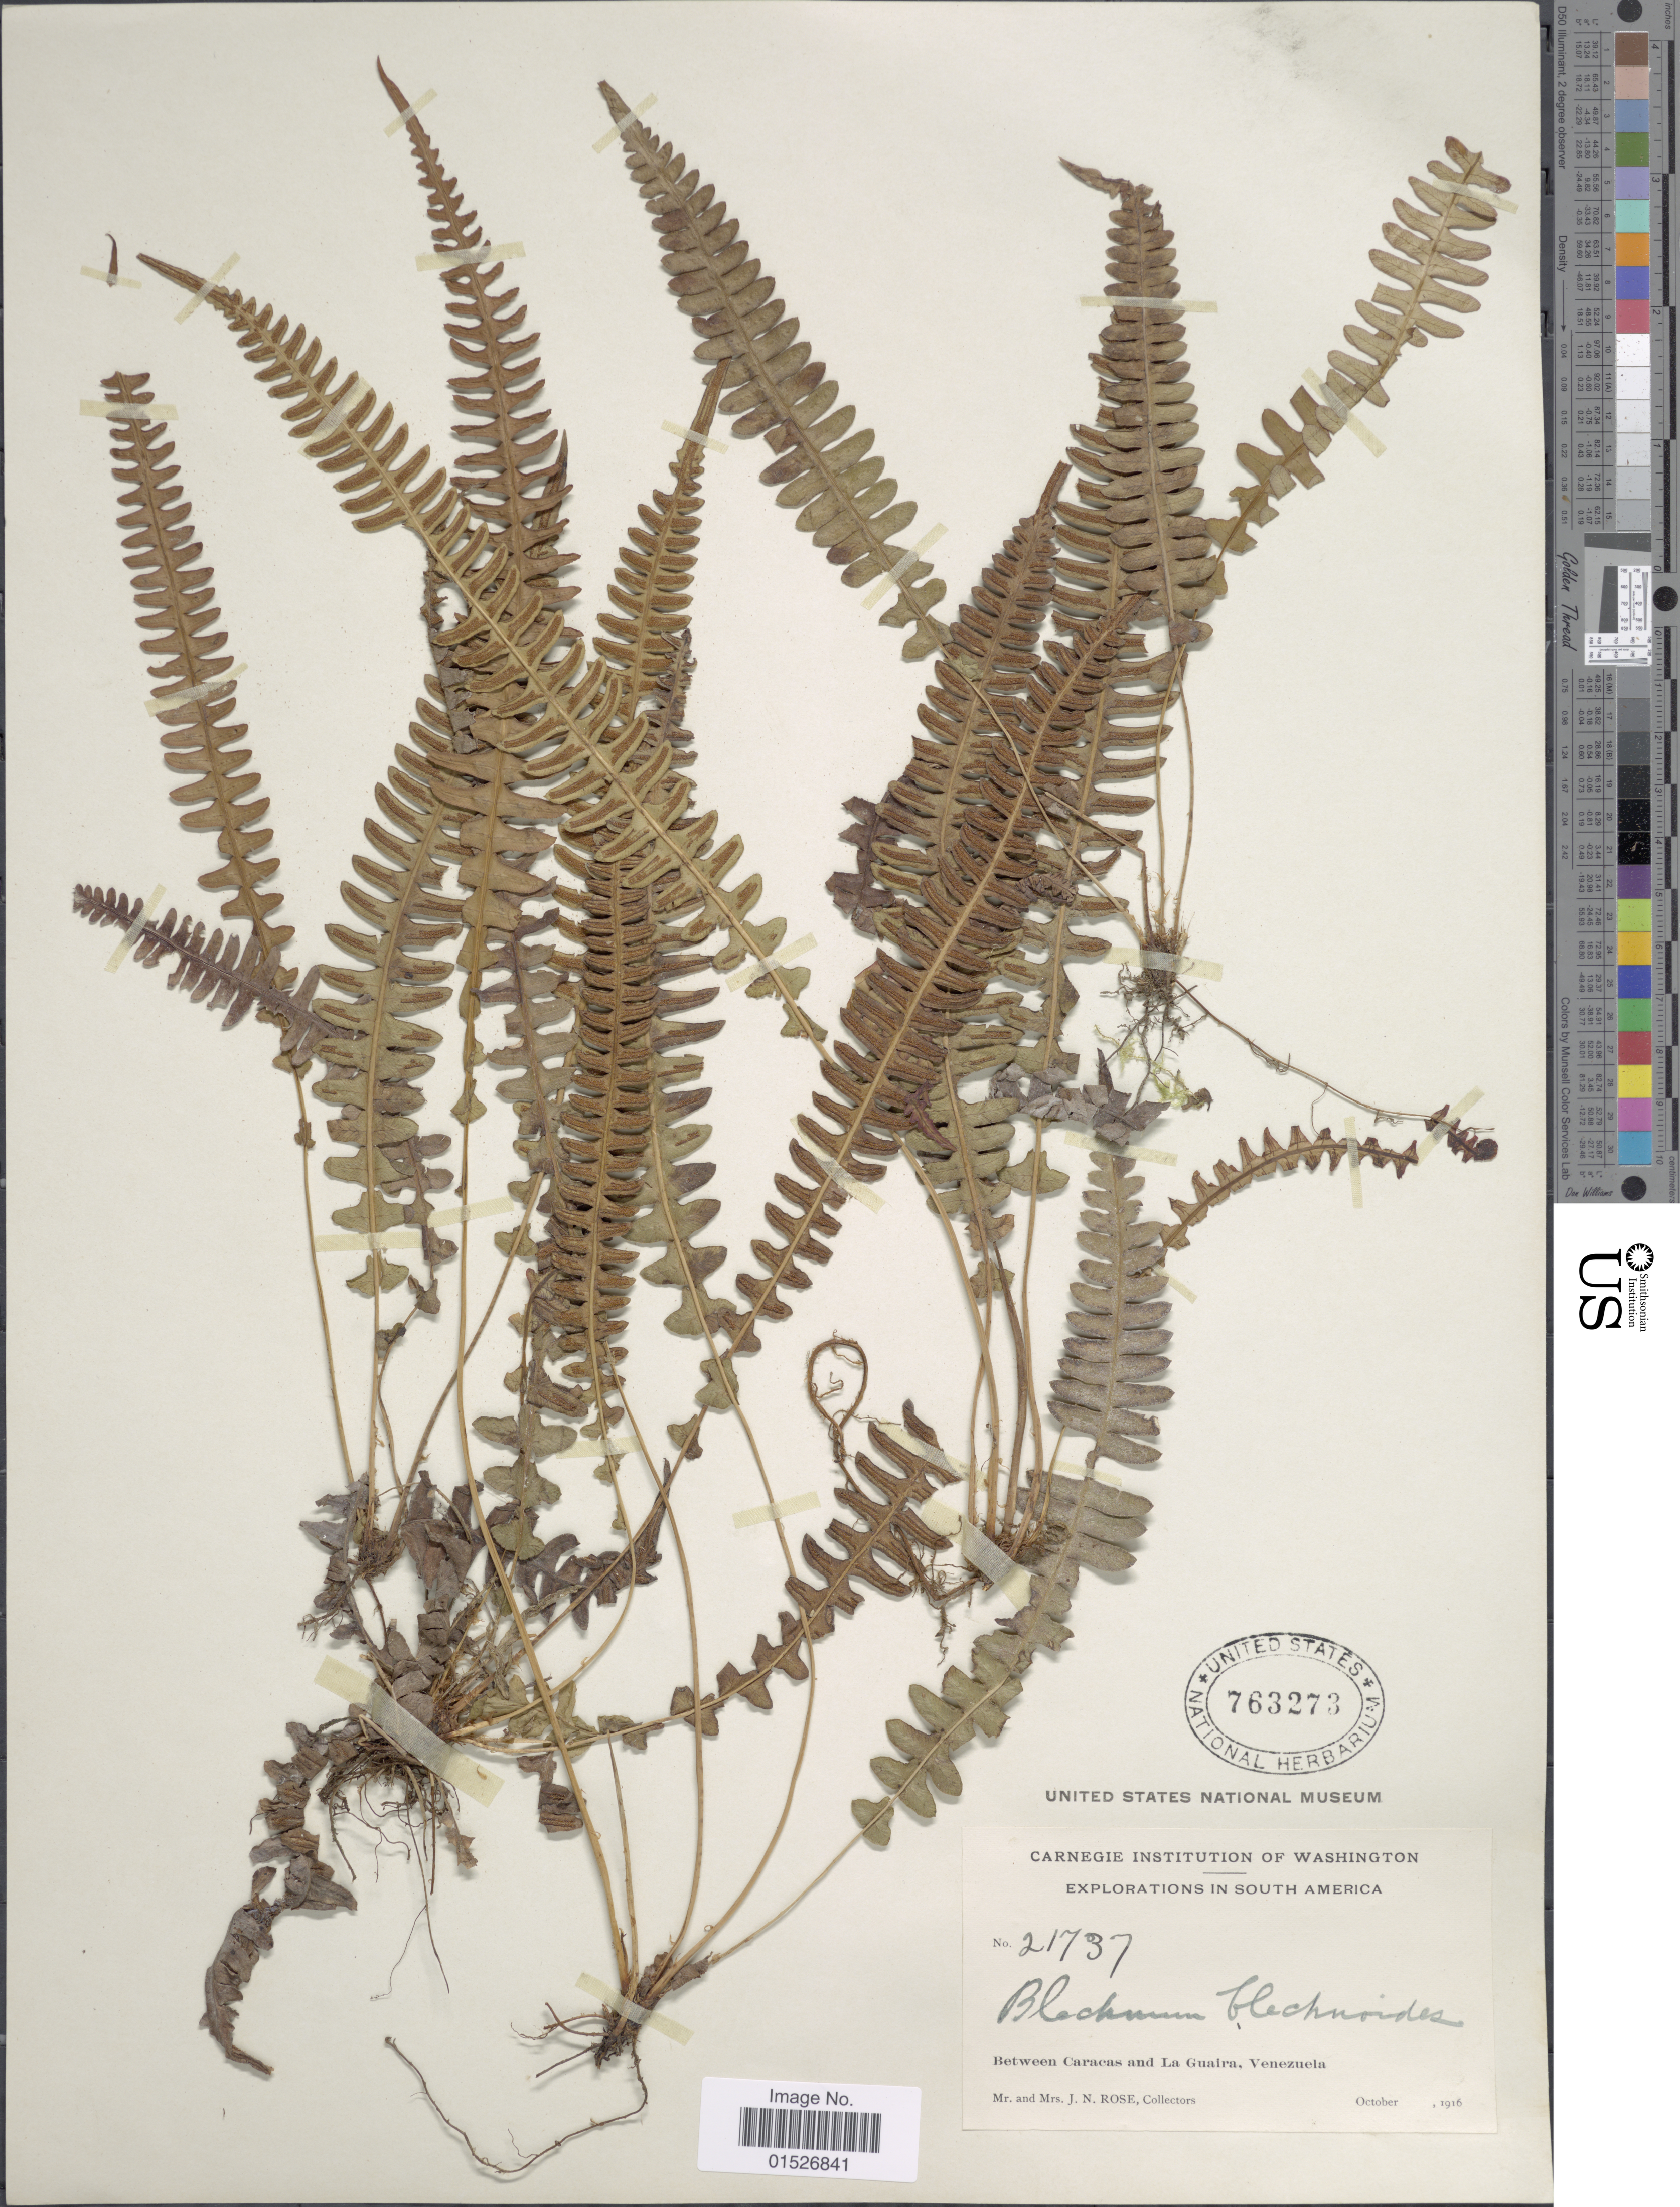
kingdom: Plantae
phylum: Tracheophyta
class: Polypodiopsida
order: Polypodiales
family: Blechnaceae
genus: Blechnum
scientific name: Blechnum polypodioides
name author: Raddi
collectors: J. N. Rose & L. B. Rose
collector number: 21737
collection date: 1916-10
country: Venezuela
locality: Between Caracas and La Guaira, Venezuela.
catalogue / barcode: US 763273